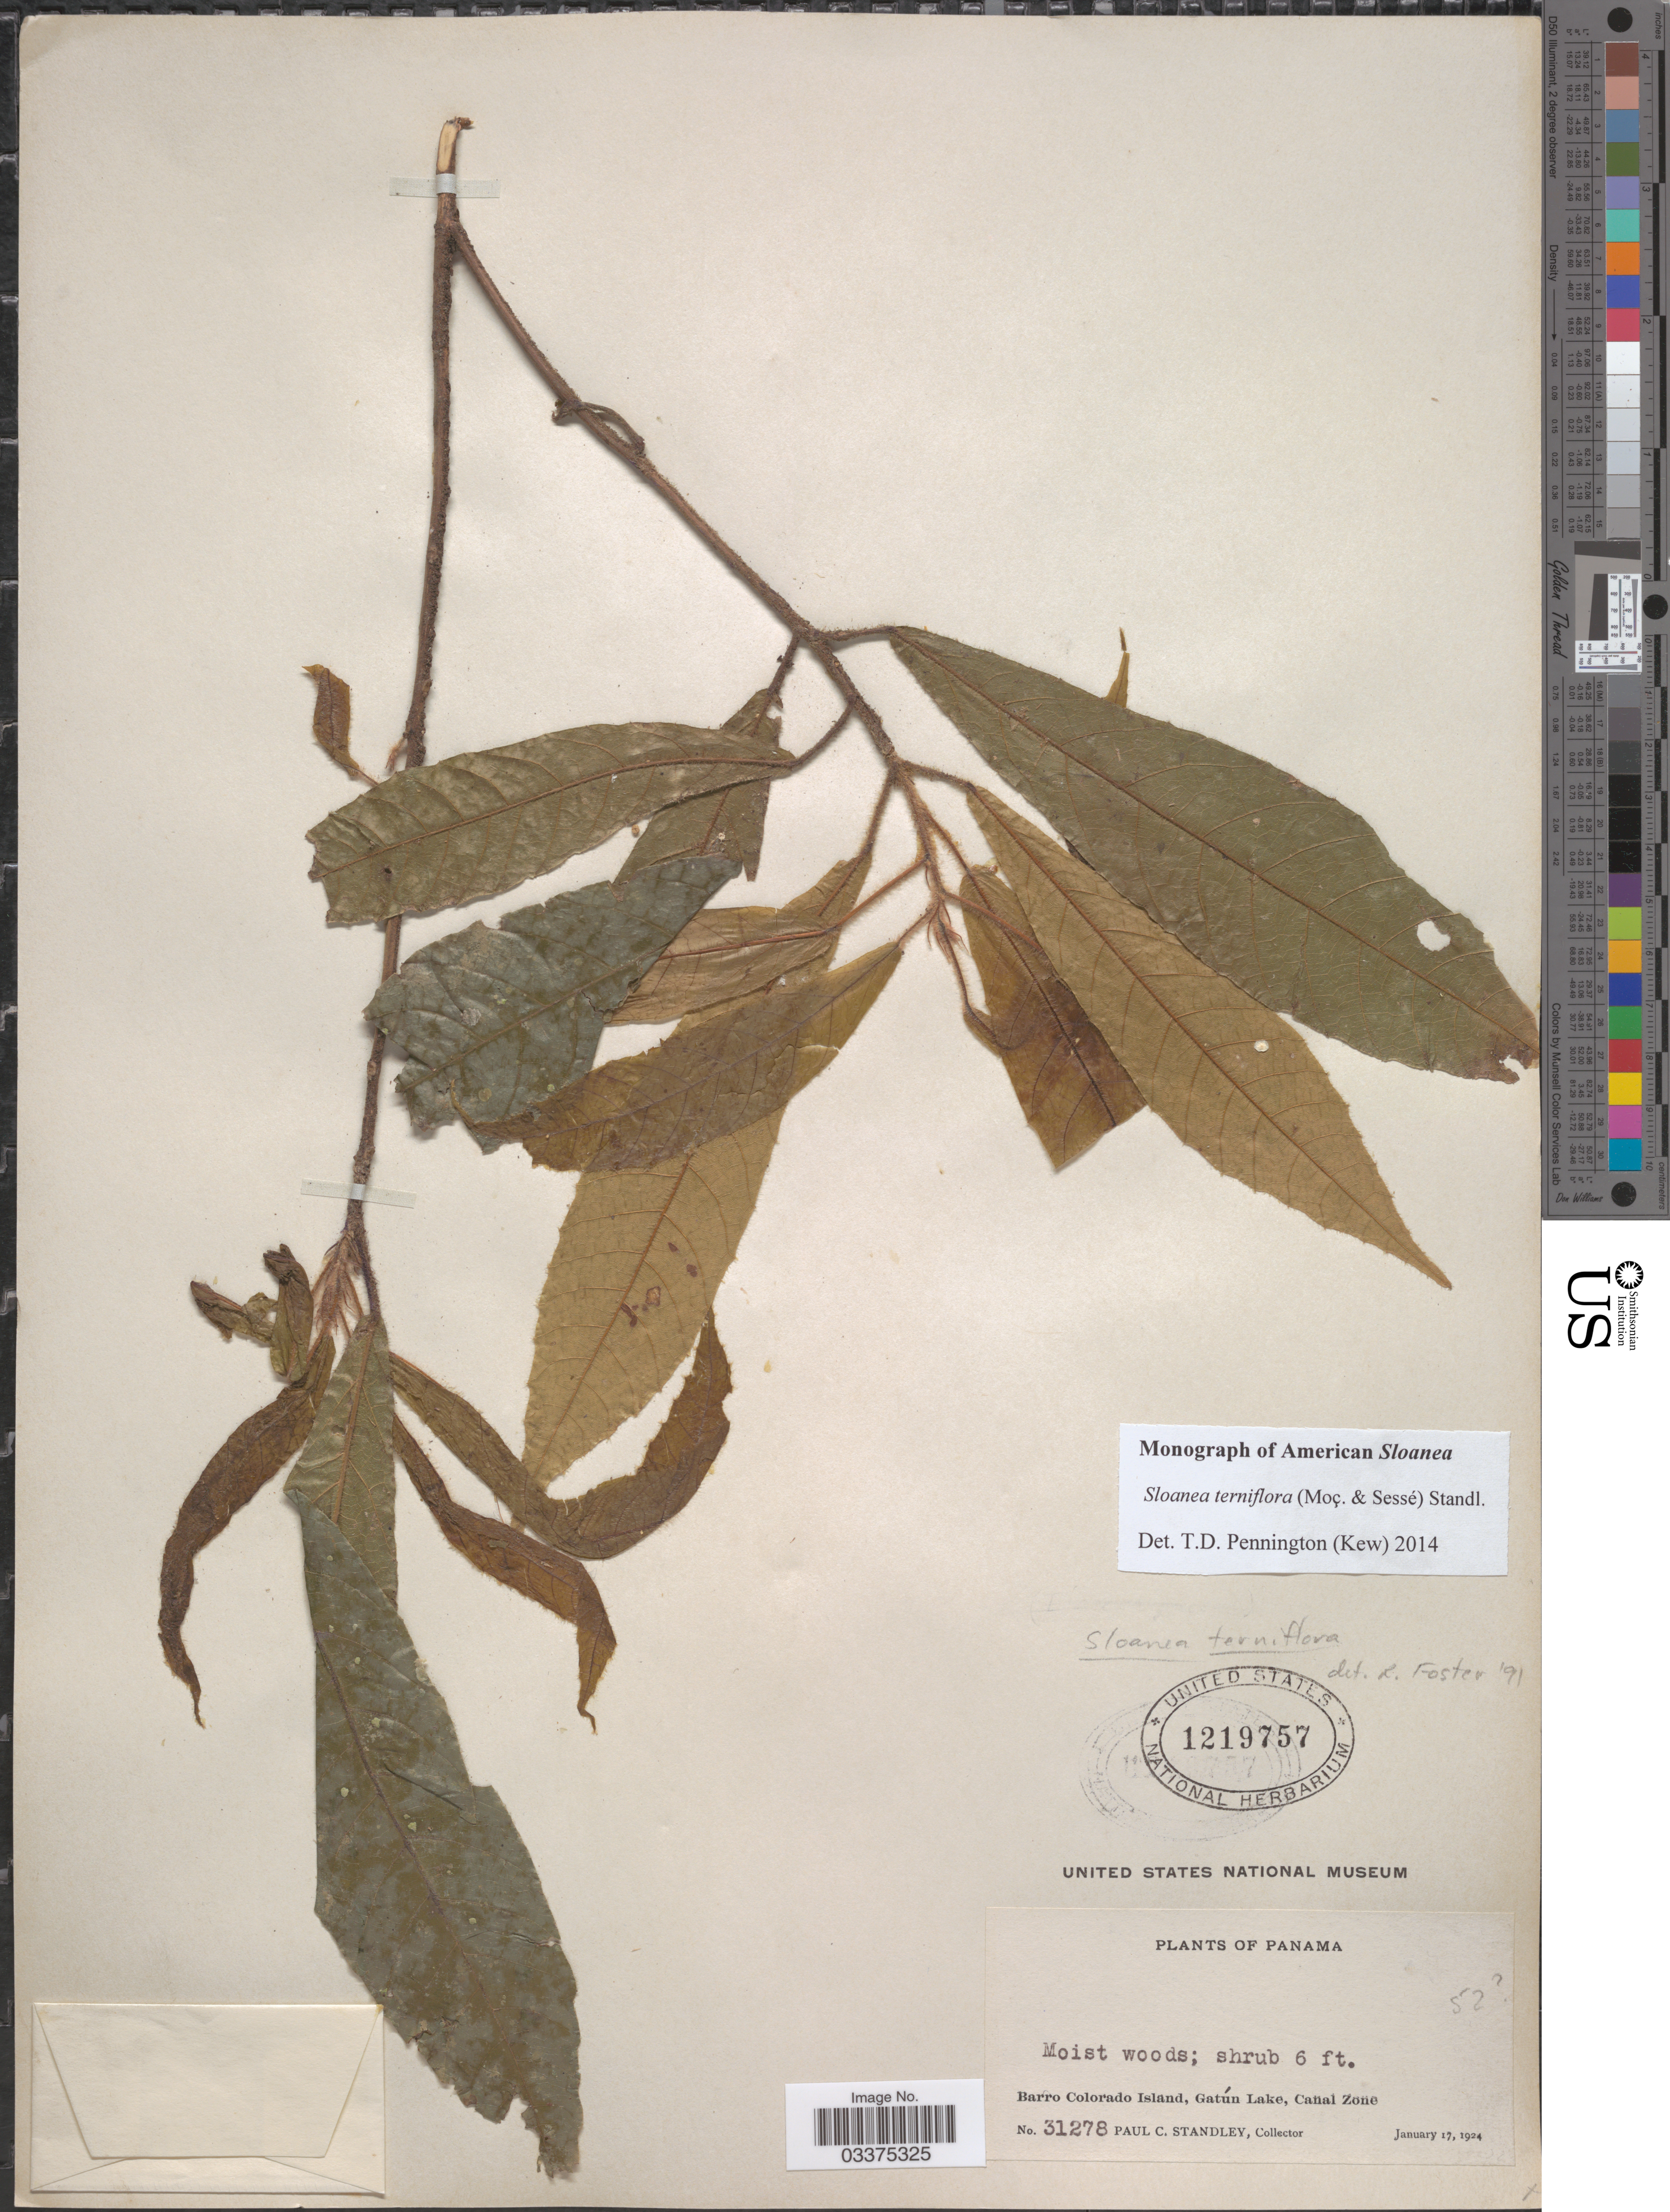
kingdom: Plantae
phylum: Tracheophyta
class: Magnoliopsida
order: Oxalidales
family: Elaeocarpaceae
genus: Sloanea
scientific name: Sloanea terniflora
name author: (Moc. & Sessé ex DC.) Standl.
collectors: P. C. Standley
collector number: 31278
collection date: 1924-01-17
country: Panama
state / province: Panamá Oeste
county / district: Canal Zone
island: Barro Colorado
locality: Barro Colorado Island, Gatún Lake, Canal Zone.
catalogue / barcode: US 1219757